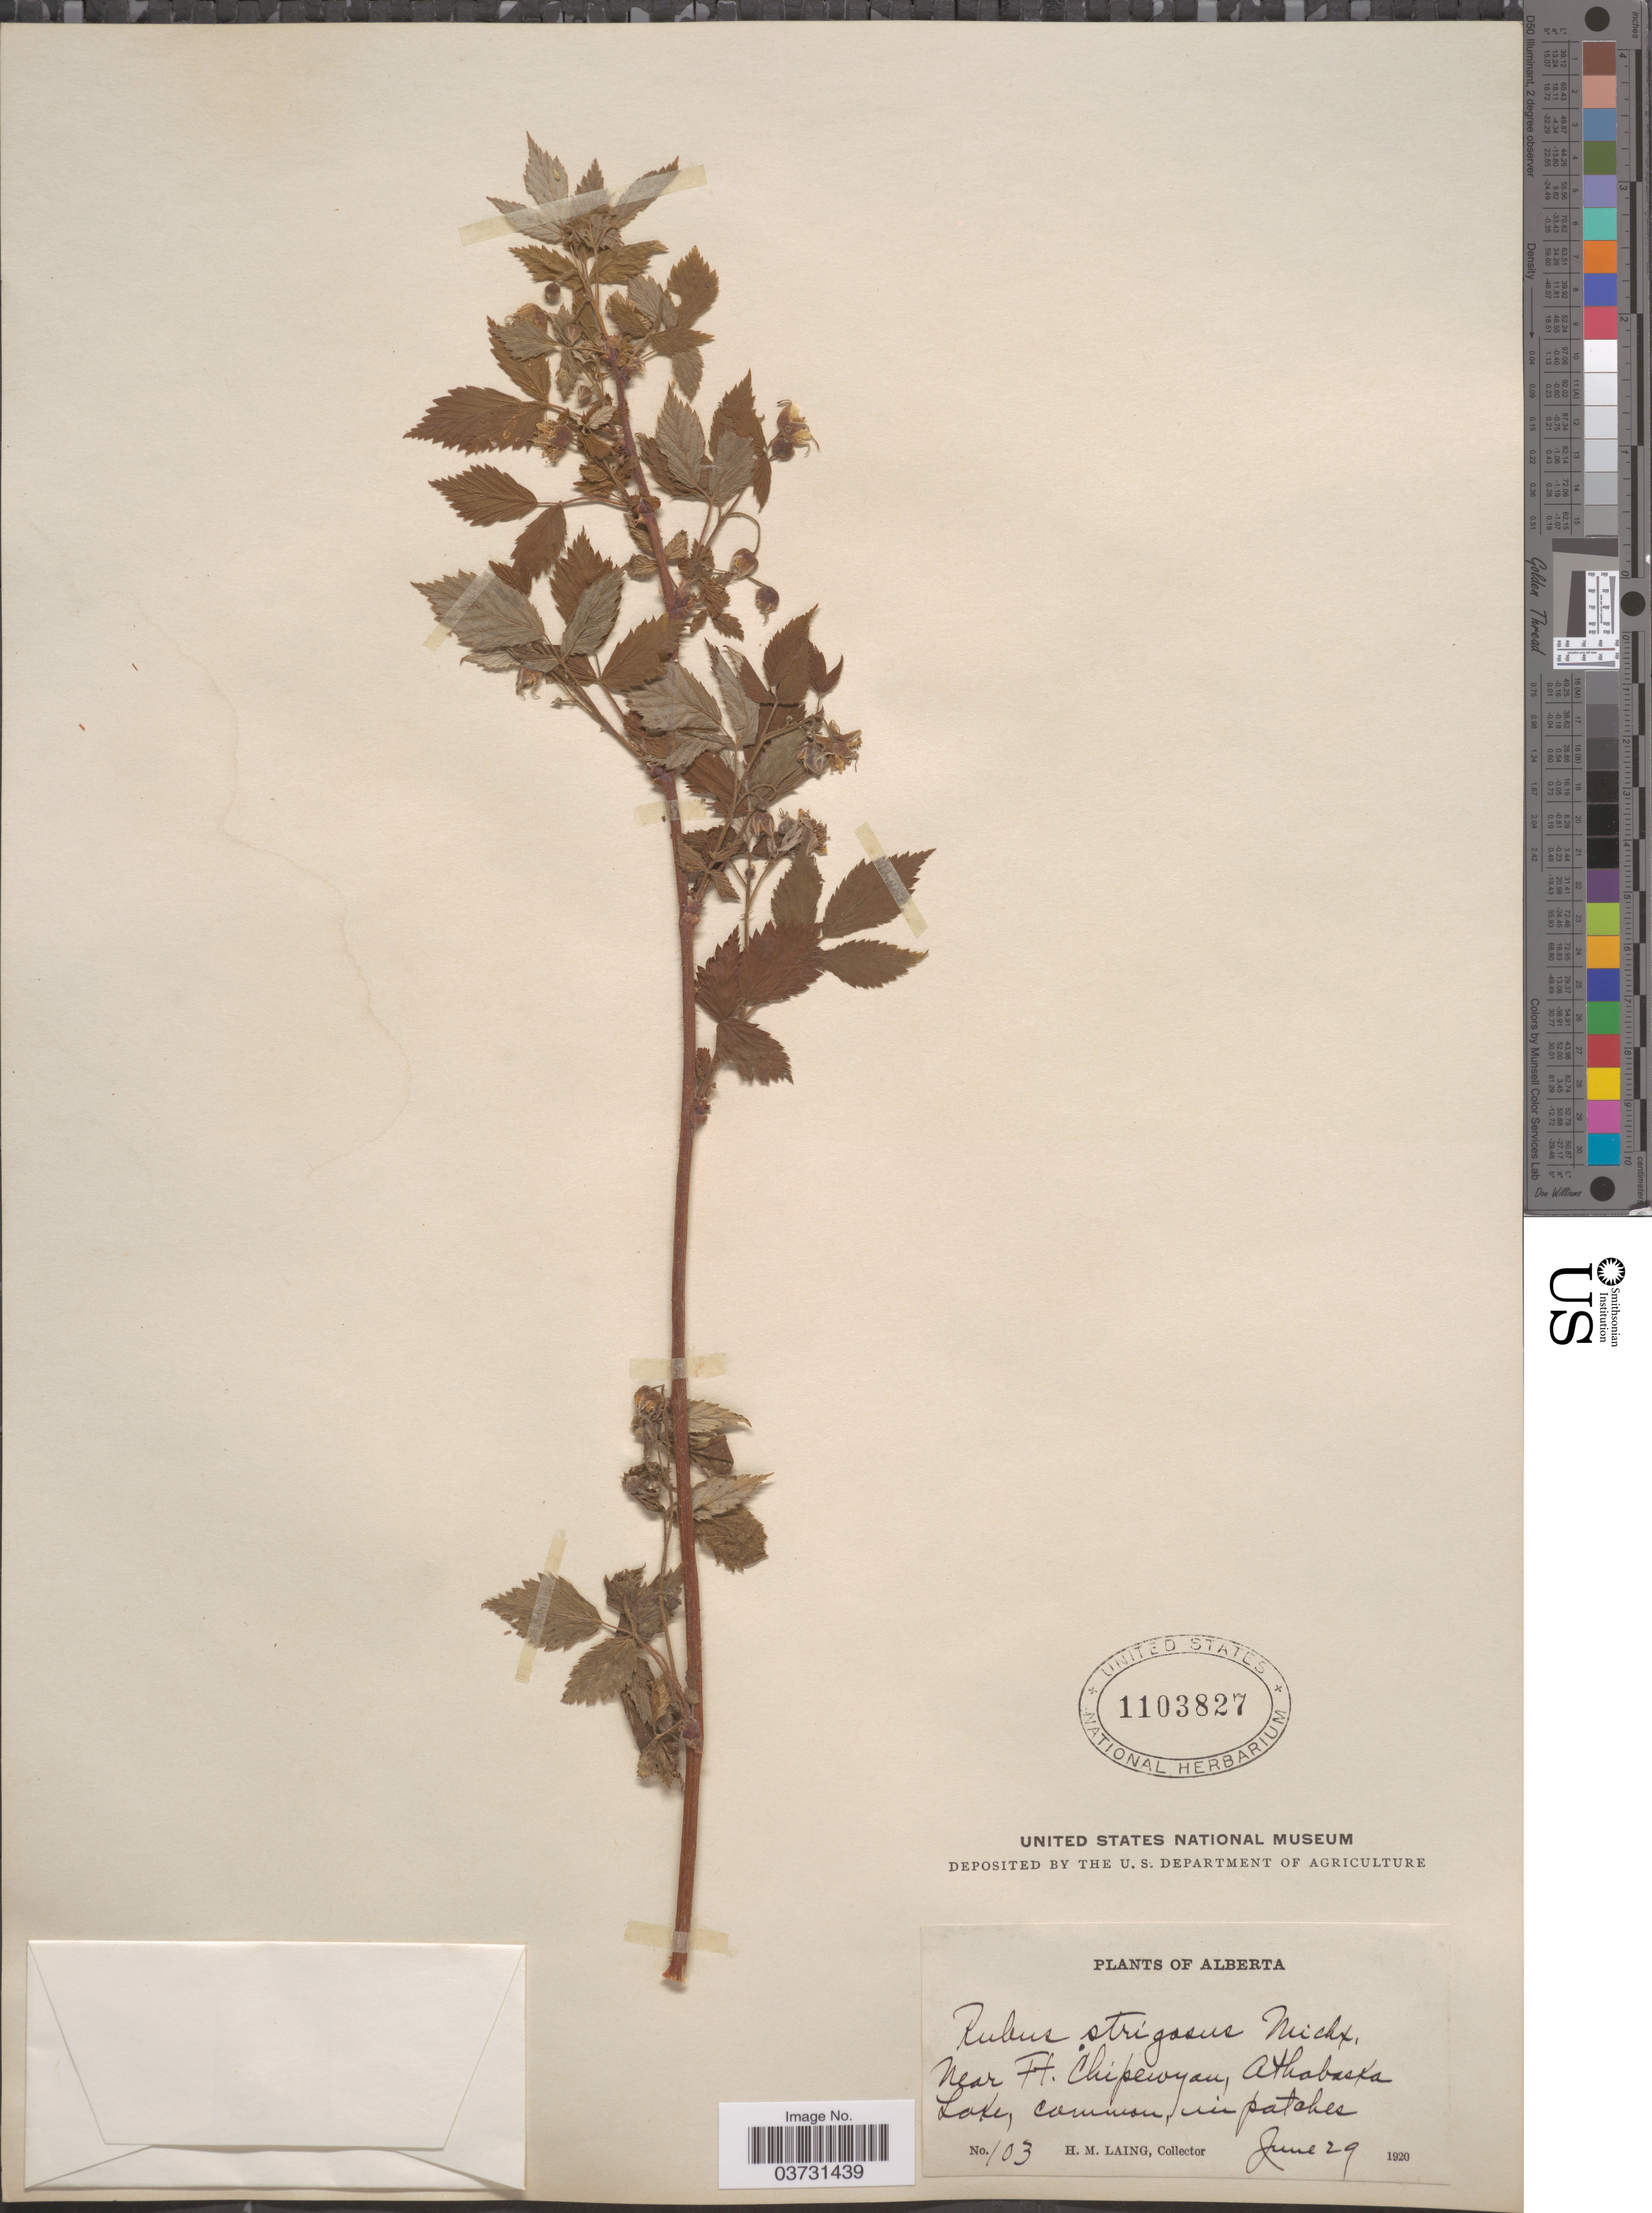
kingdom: Plantae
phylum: Tracheophyta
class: Magnoliopsida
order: Rosales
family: Rosaceae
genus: Rubus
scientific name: Rubus strigosus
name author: Michx.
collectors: H. Laing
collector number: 103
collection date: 1920-06-29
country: Canada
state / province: Alberta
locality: Near Ft. Chipewyan, Athabaska Lake.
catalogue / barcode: US 1103827